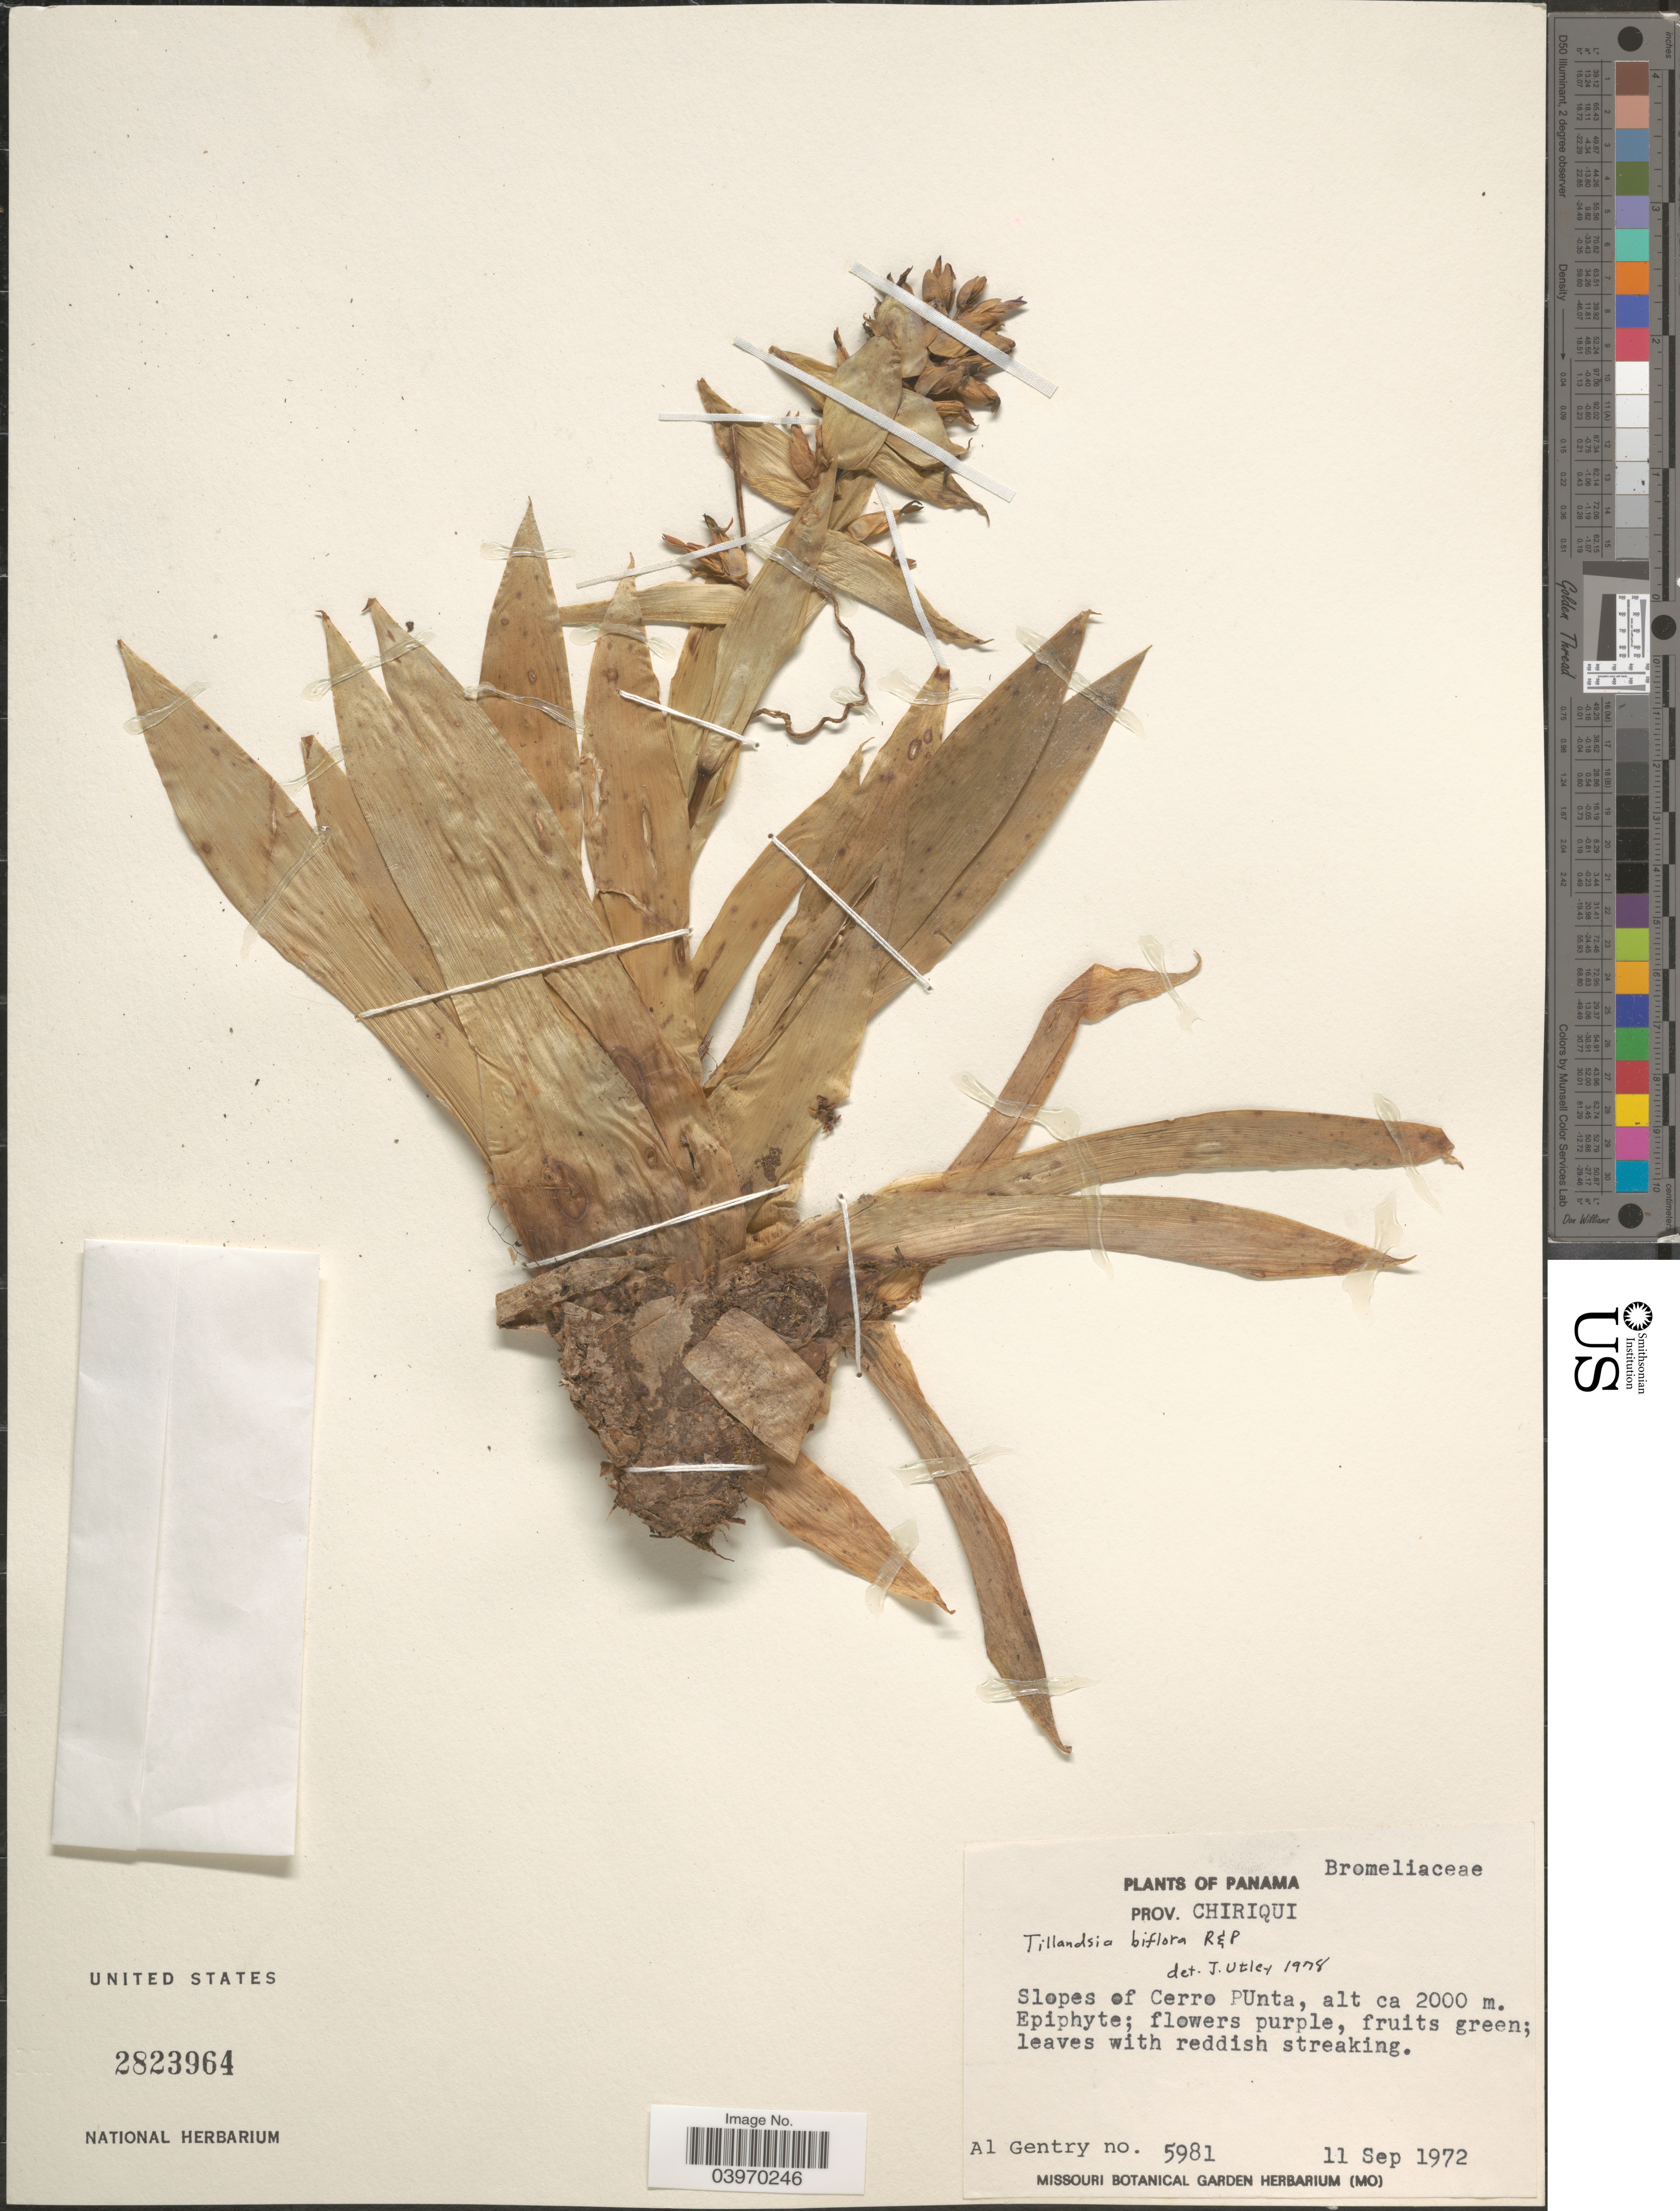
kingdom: Plantae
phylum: Tracheophyta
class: Liliopsida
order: Poales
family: Bromeliaceae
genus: Tillandsia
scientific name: Tillandsia biflora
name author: Ruiz & Pav.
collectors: A. H. Gentry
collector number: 5981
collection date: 1972-09-11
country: Panama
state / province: Chiriqui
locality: Slopes of Cerro PUnta.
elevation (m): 2000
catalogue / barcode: US 2823964